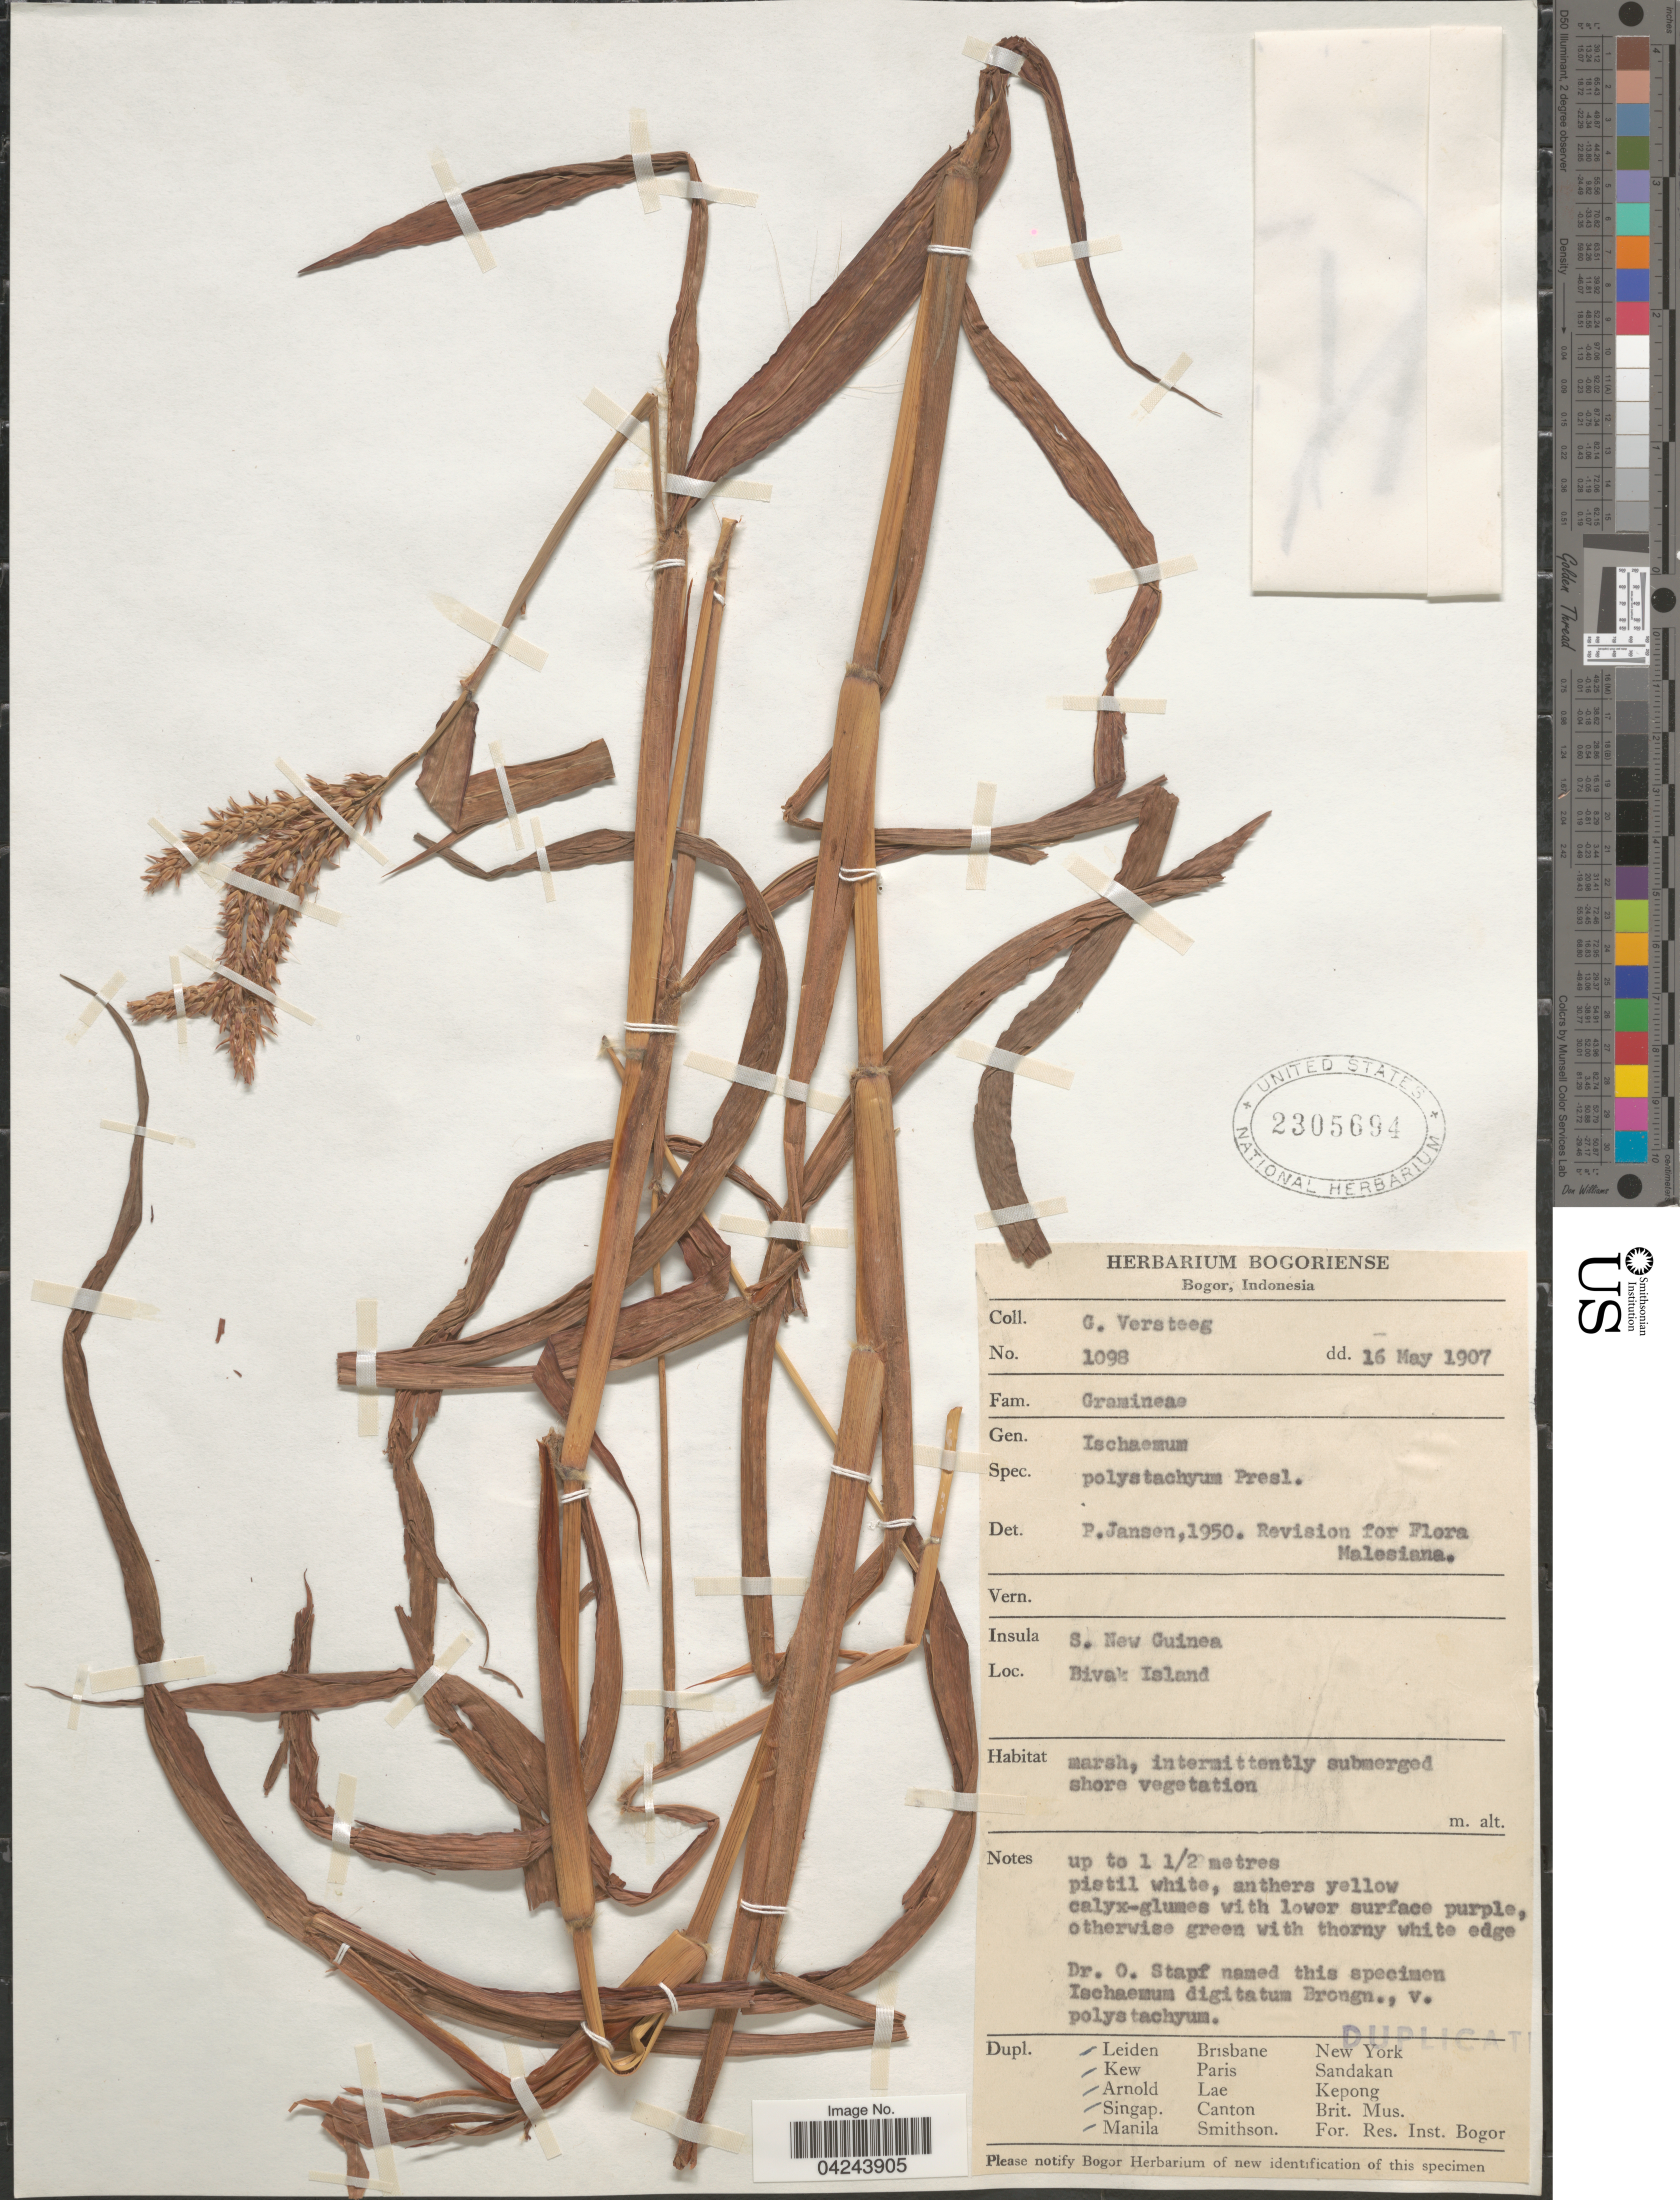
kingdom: Plantae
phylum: Tracheophyta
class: Liliopsida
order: Poales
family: Poaceae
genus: Ischaemum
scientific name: Ischaemum polystachyum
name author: J. Presl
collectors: G. Versteeg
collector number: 1098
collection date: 1907-05-16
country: Papua New Guinea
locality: Insula S. New Guinea. Bivak Island.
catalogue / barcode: US 2305694